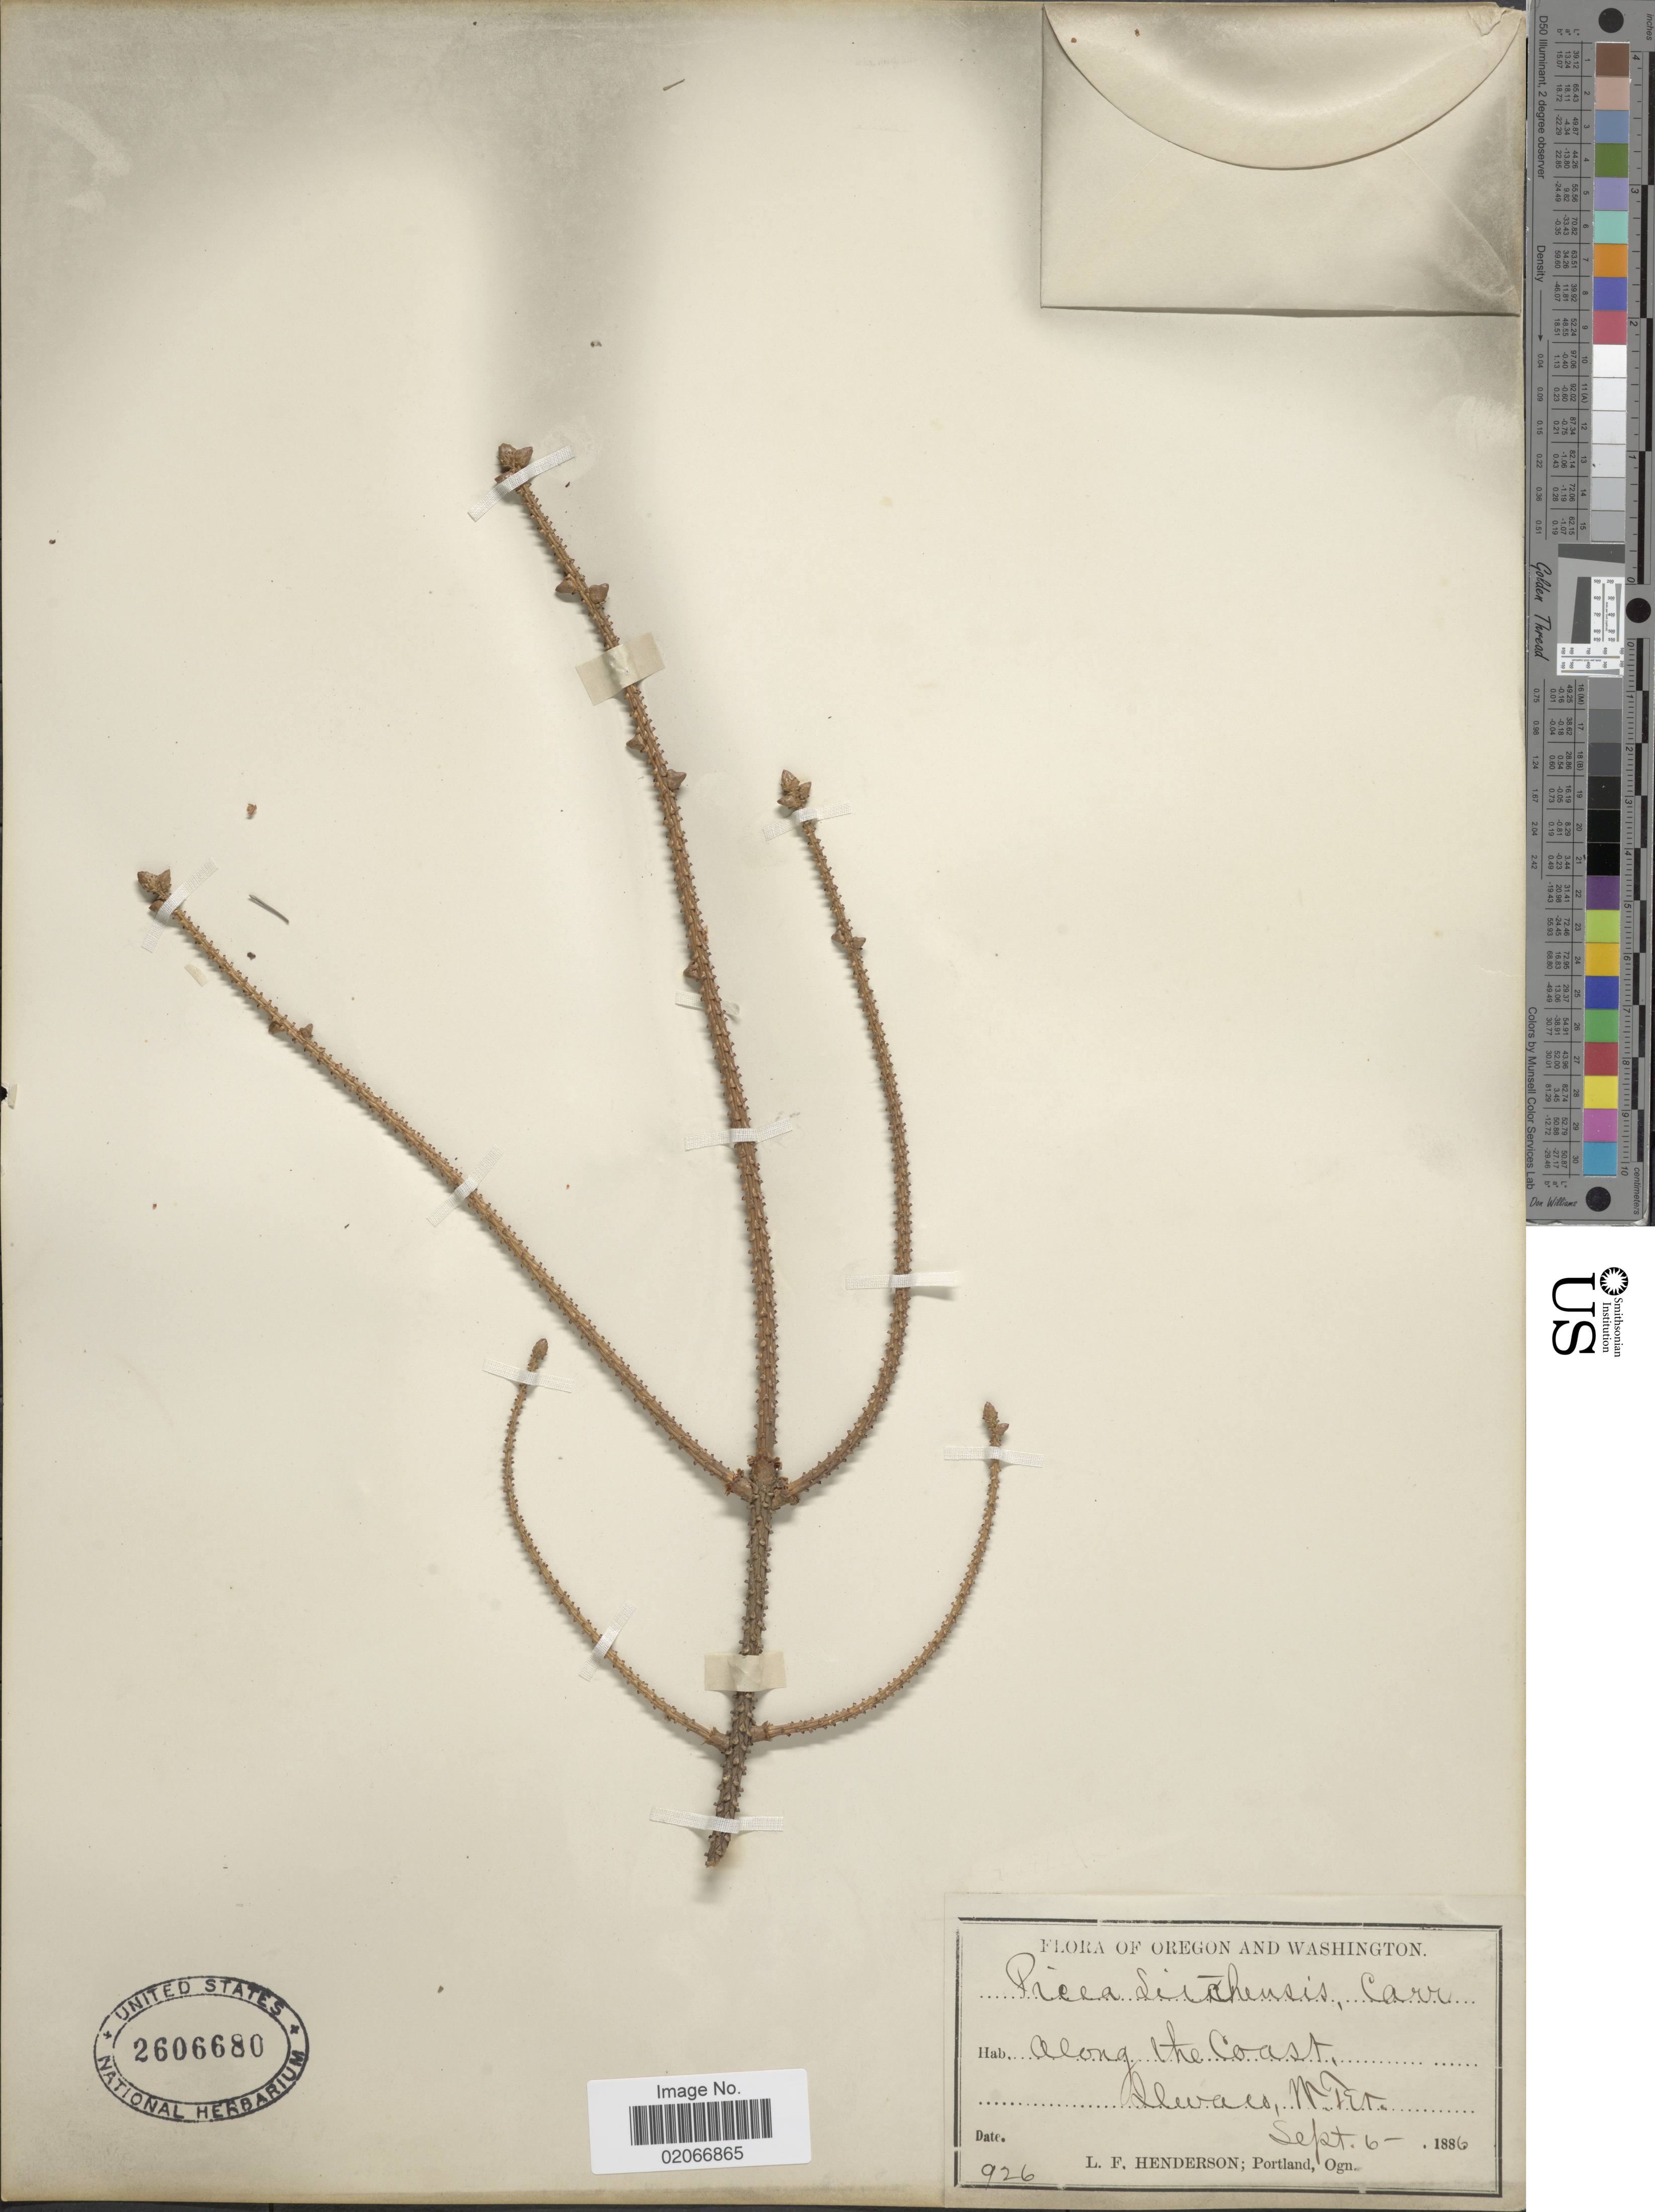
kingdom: Plantae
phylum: Tracheophyta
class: Pinopsida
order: Pinales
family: Pinaceae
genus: Picea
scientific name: Picea sitchensis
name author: (Bong.) Carrière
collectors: L. Henderson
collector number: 926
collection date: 1886-09-06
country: United States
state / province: Washington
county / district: Pacific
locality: Oregon and Washington. Along the Coast, Ilwaco, W. Ter.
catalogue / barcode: US 2606680